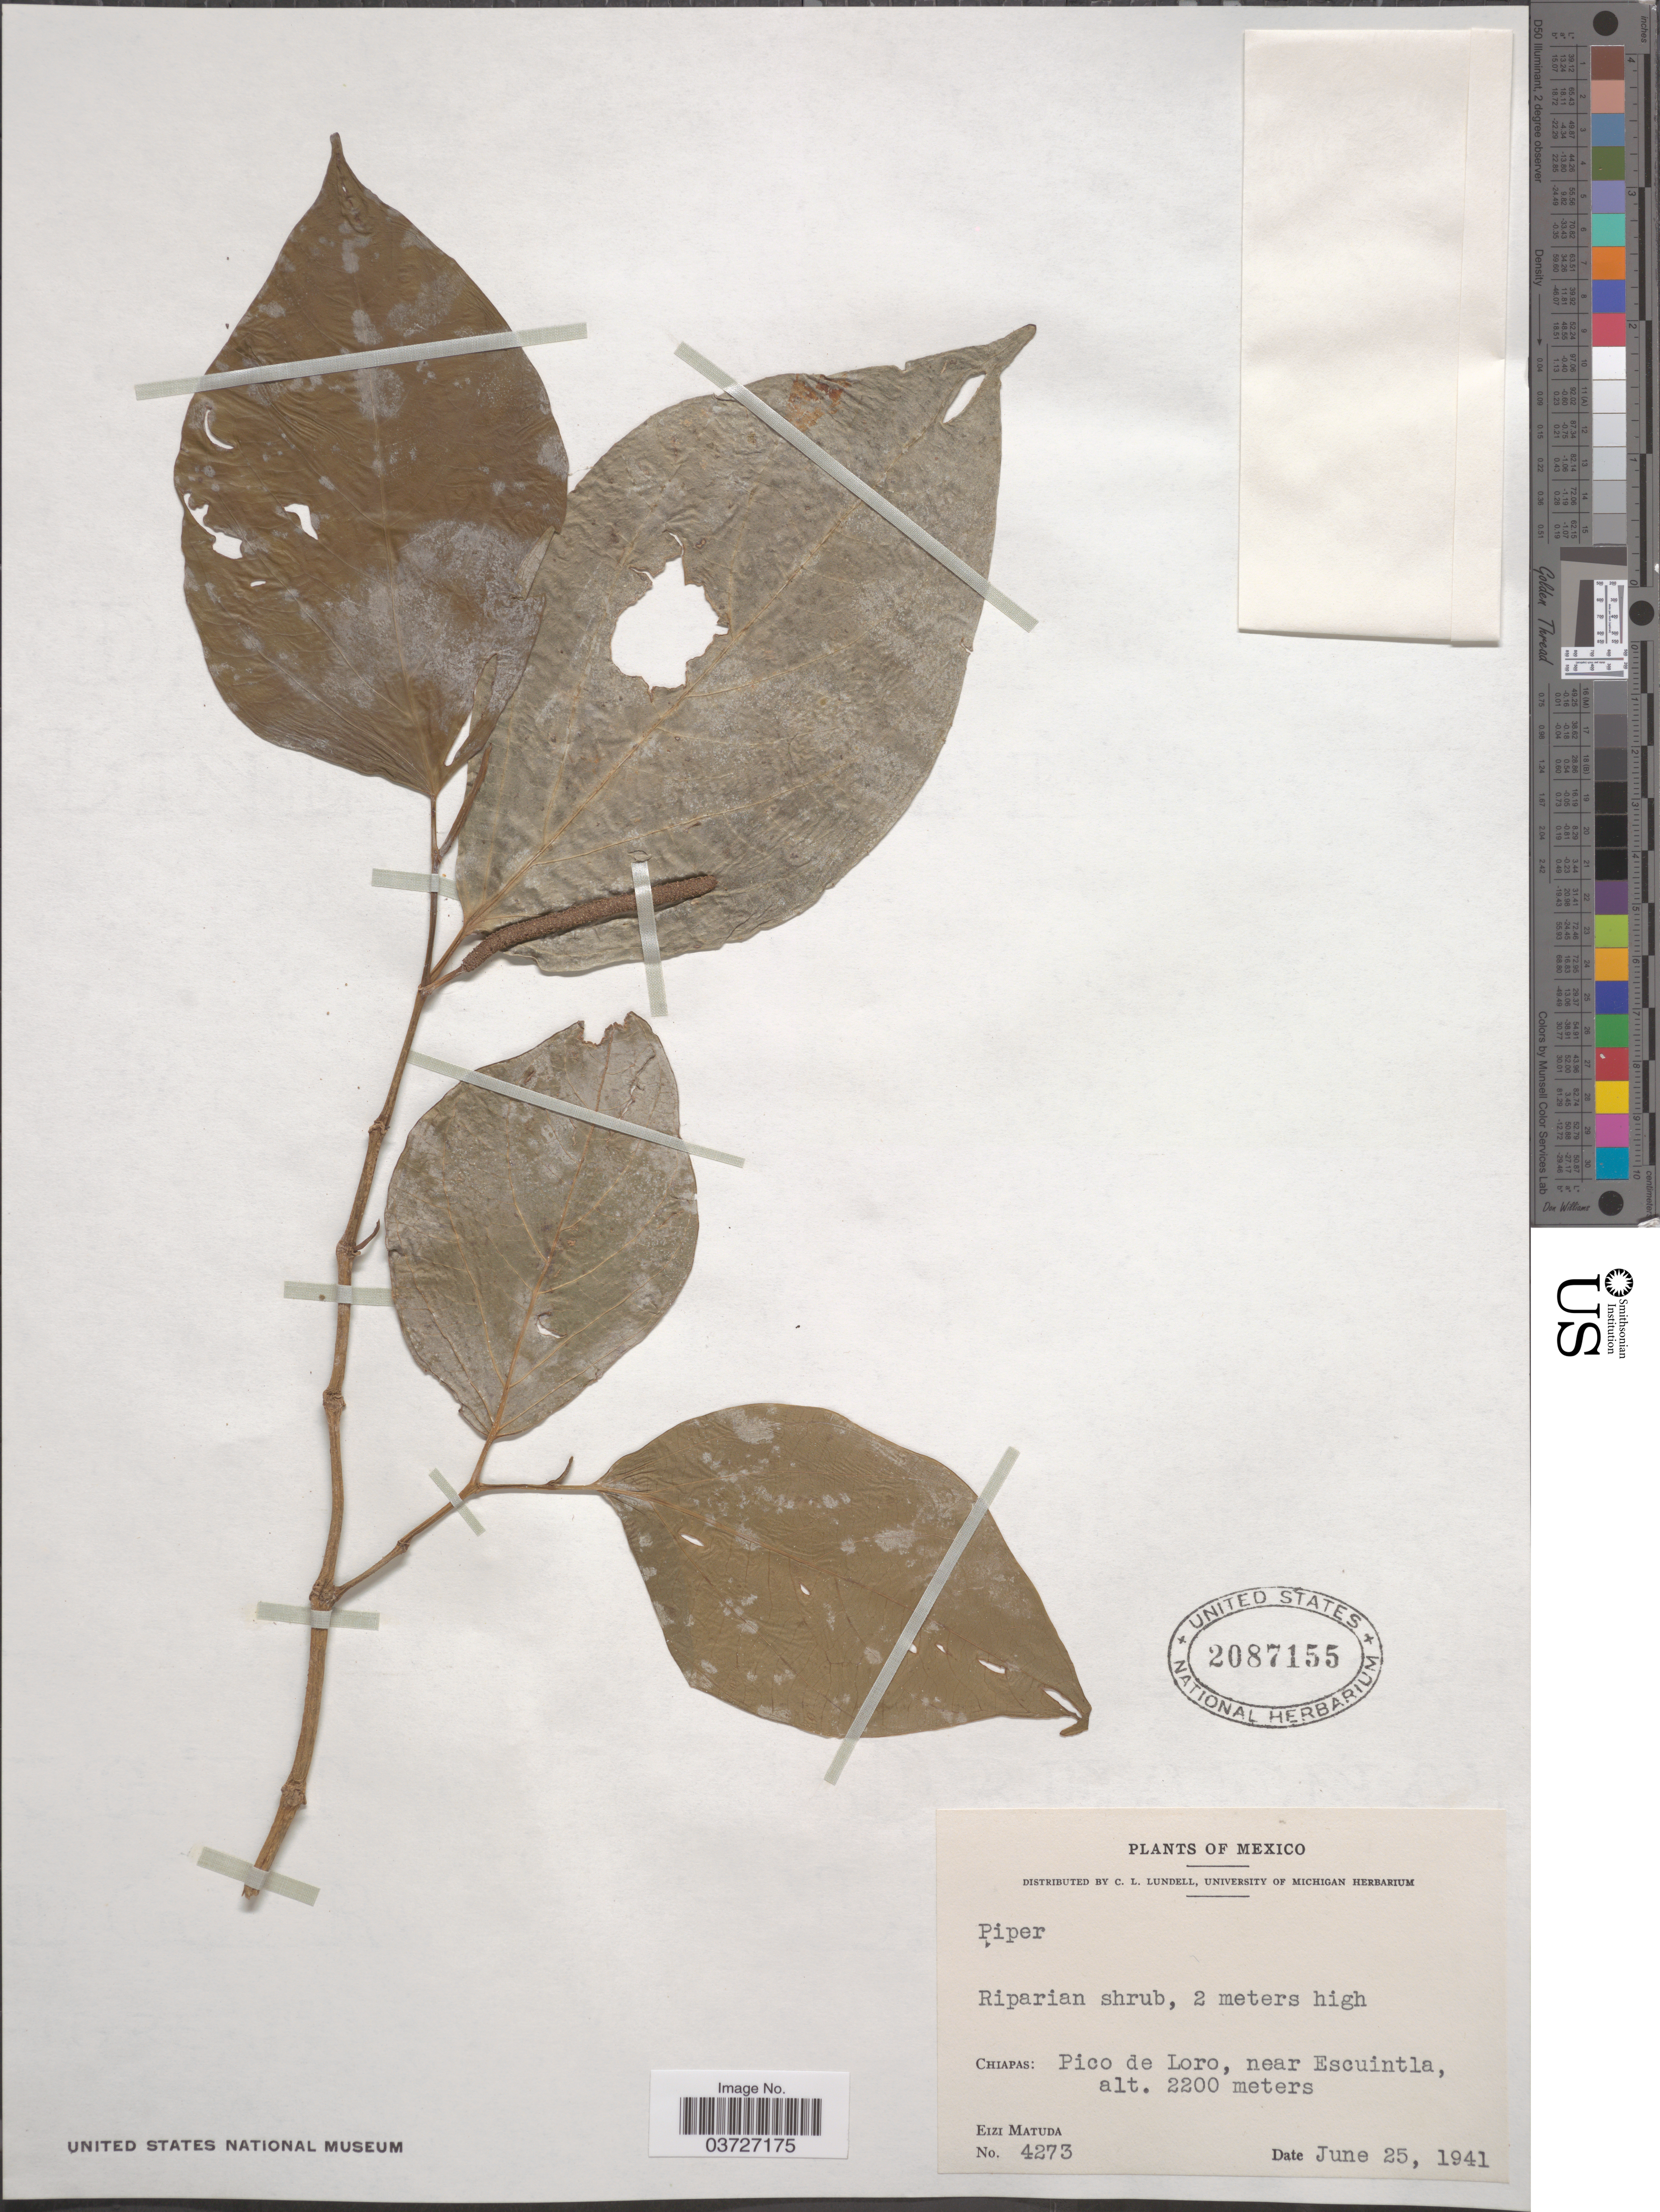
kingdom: Plantae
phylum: Tracheophyta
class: Magnoliopsida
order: Piperales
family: Piperaceae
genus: Piper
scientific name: Piper sp.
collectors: E. Matuda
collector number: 4273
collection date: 1941-06-25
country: Mexico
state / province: Chiapas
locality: Pico de Loro, near Escuintla.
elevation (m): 2200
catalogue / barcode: US 2087155